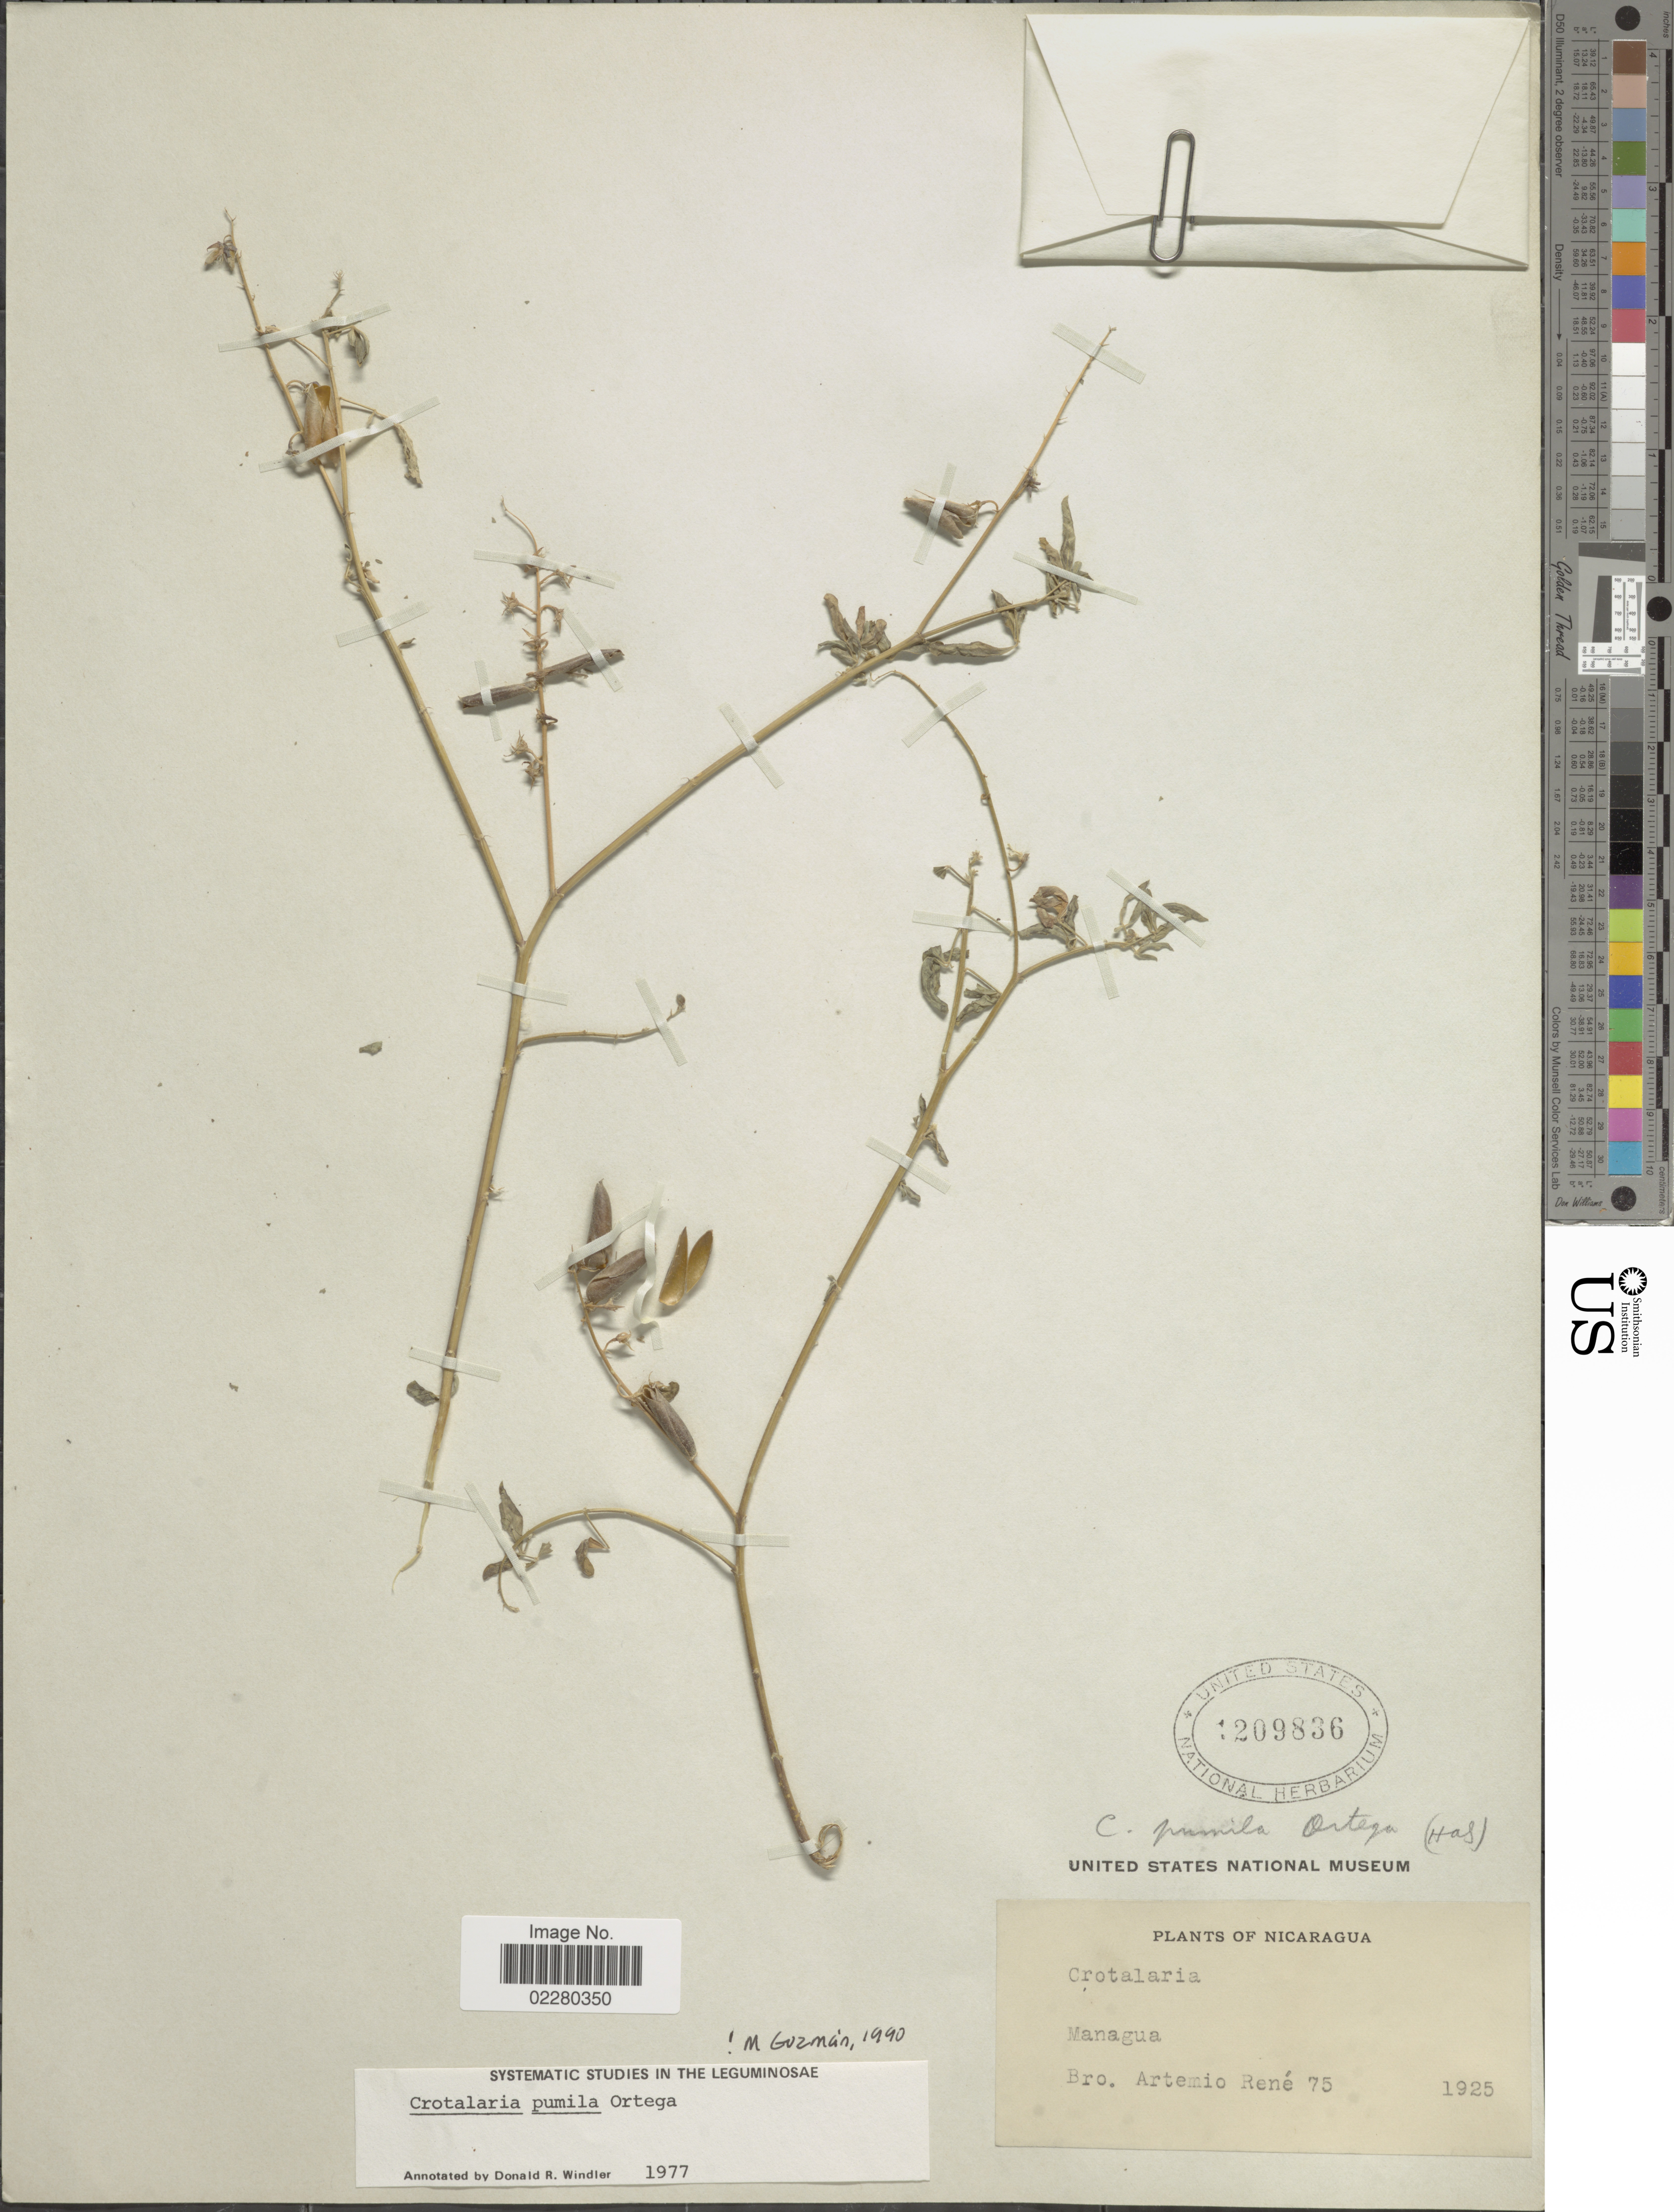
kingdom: Plantae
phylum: Tracheophyta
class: Magnoliopsida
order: Fabales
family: Fabaceae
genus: Crotalaria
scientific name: Crotalaria pumila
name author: Ortega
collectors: B. Rene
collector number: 75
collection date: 1925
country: Nicaragua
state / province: Managua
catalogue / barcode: US 1209836